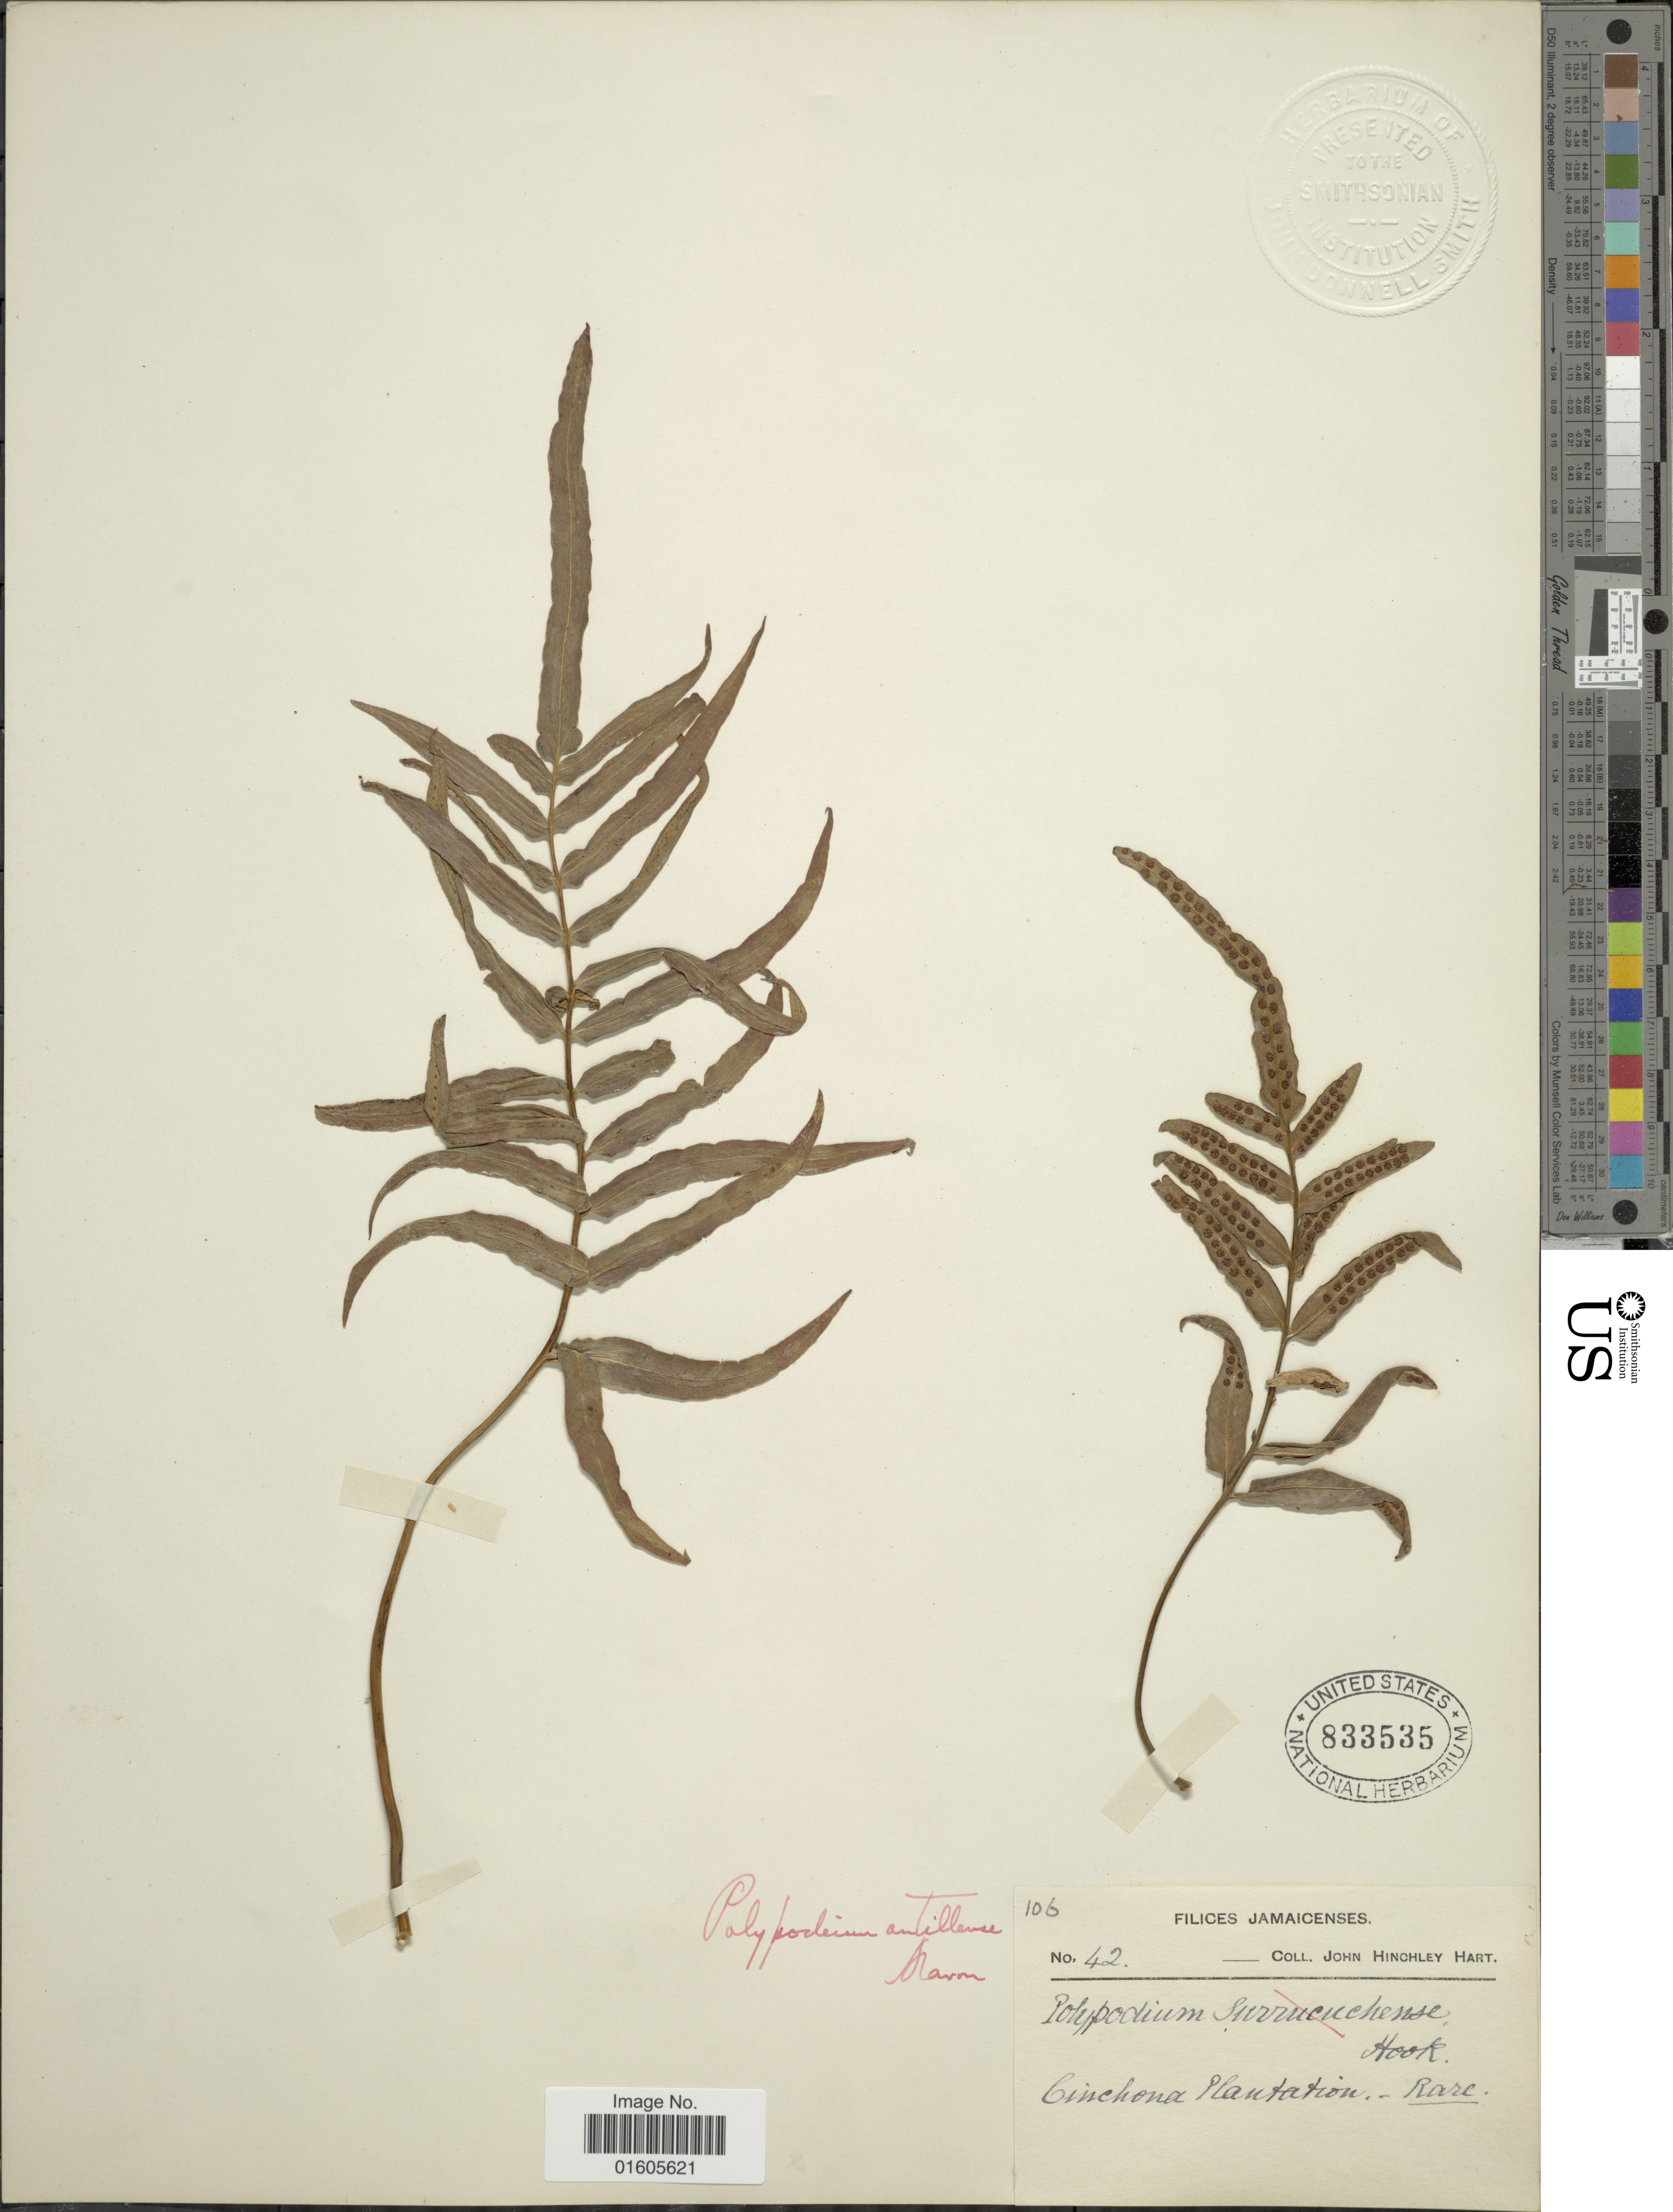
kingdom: Plantae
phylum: Tracheophyta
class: Polypodiopsida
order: Polypodiales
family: Polypodiaceae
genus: Serpocaulon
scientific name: Serpocaulon acuminatum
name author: (Fée) Christenh.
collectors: J. H. Hart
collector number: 42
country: Jamaica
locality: Conchona Plantation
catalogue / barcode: US 833535